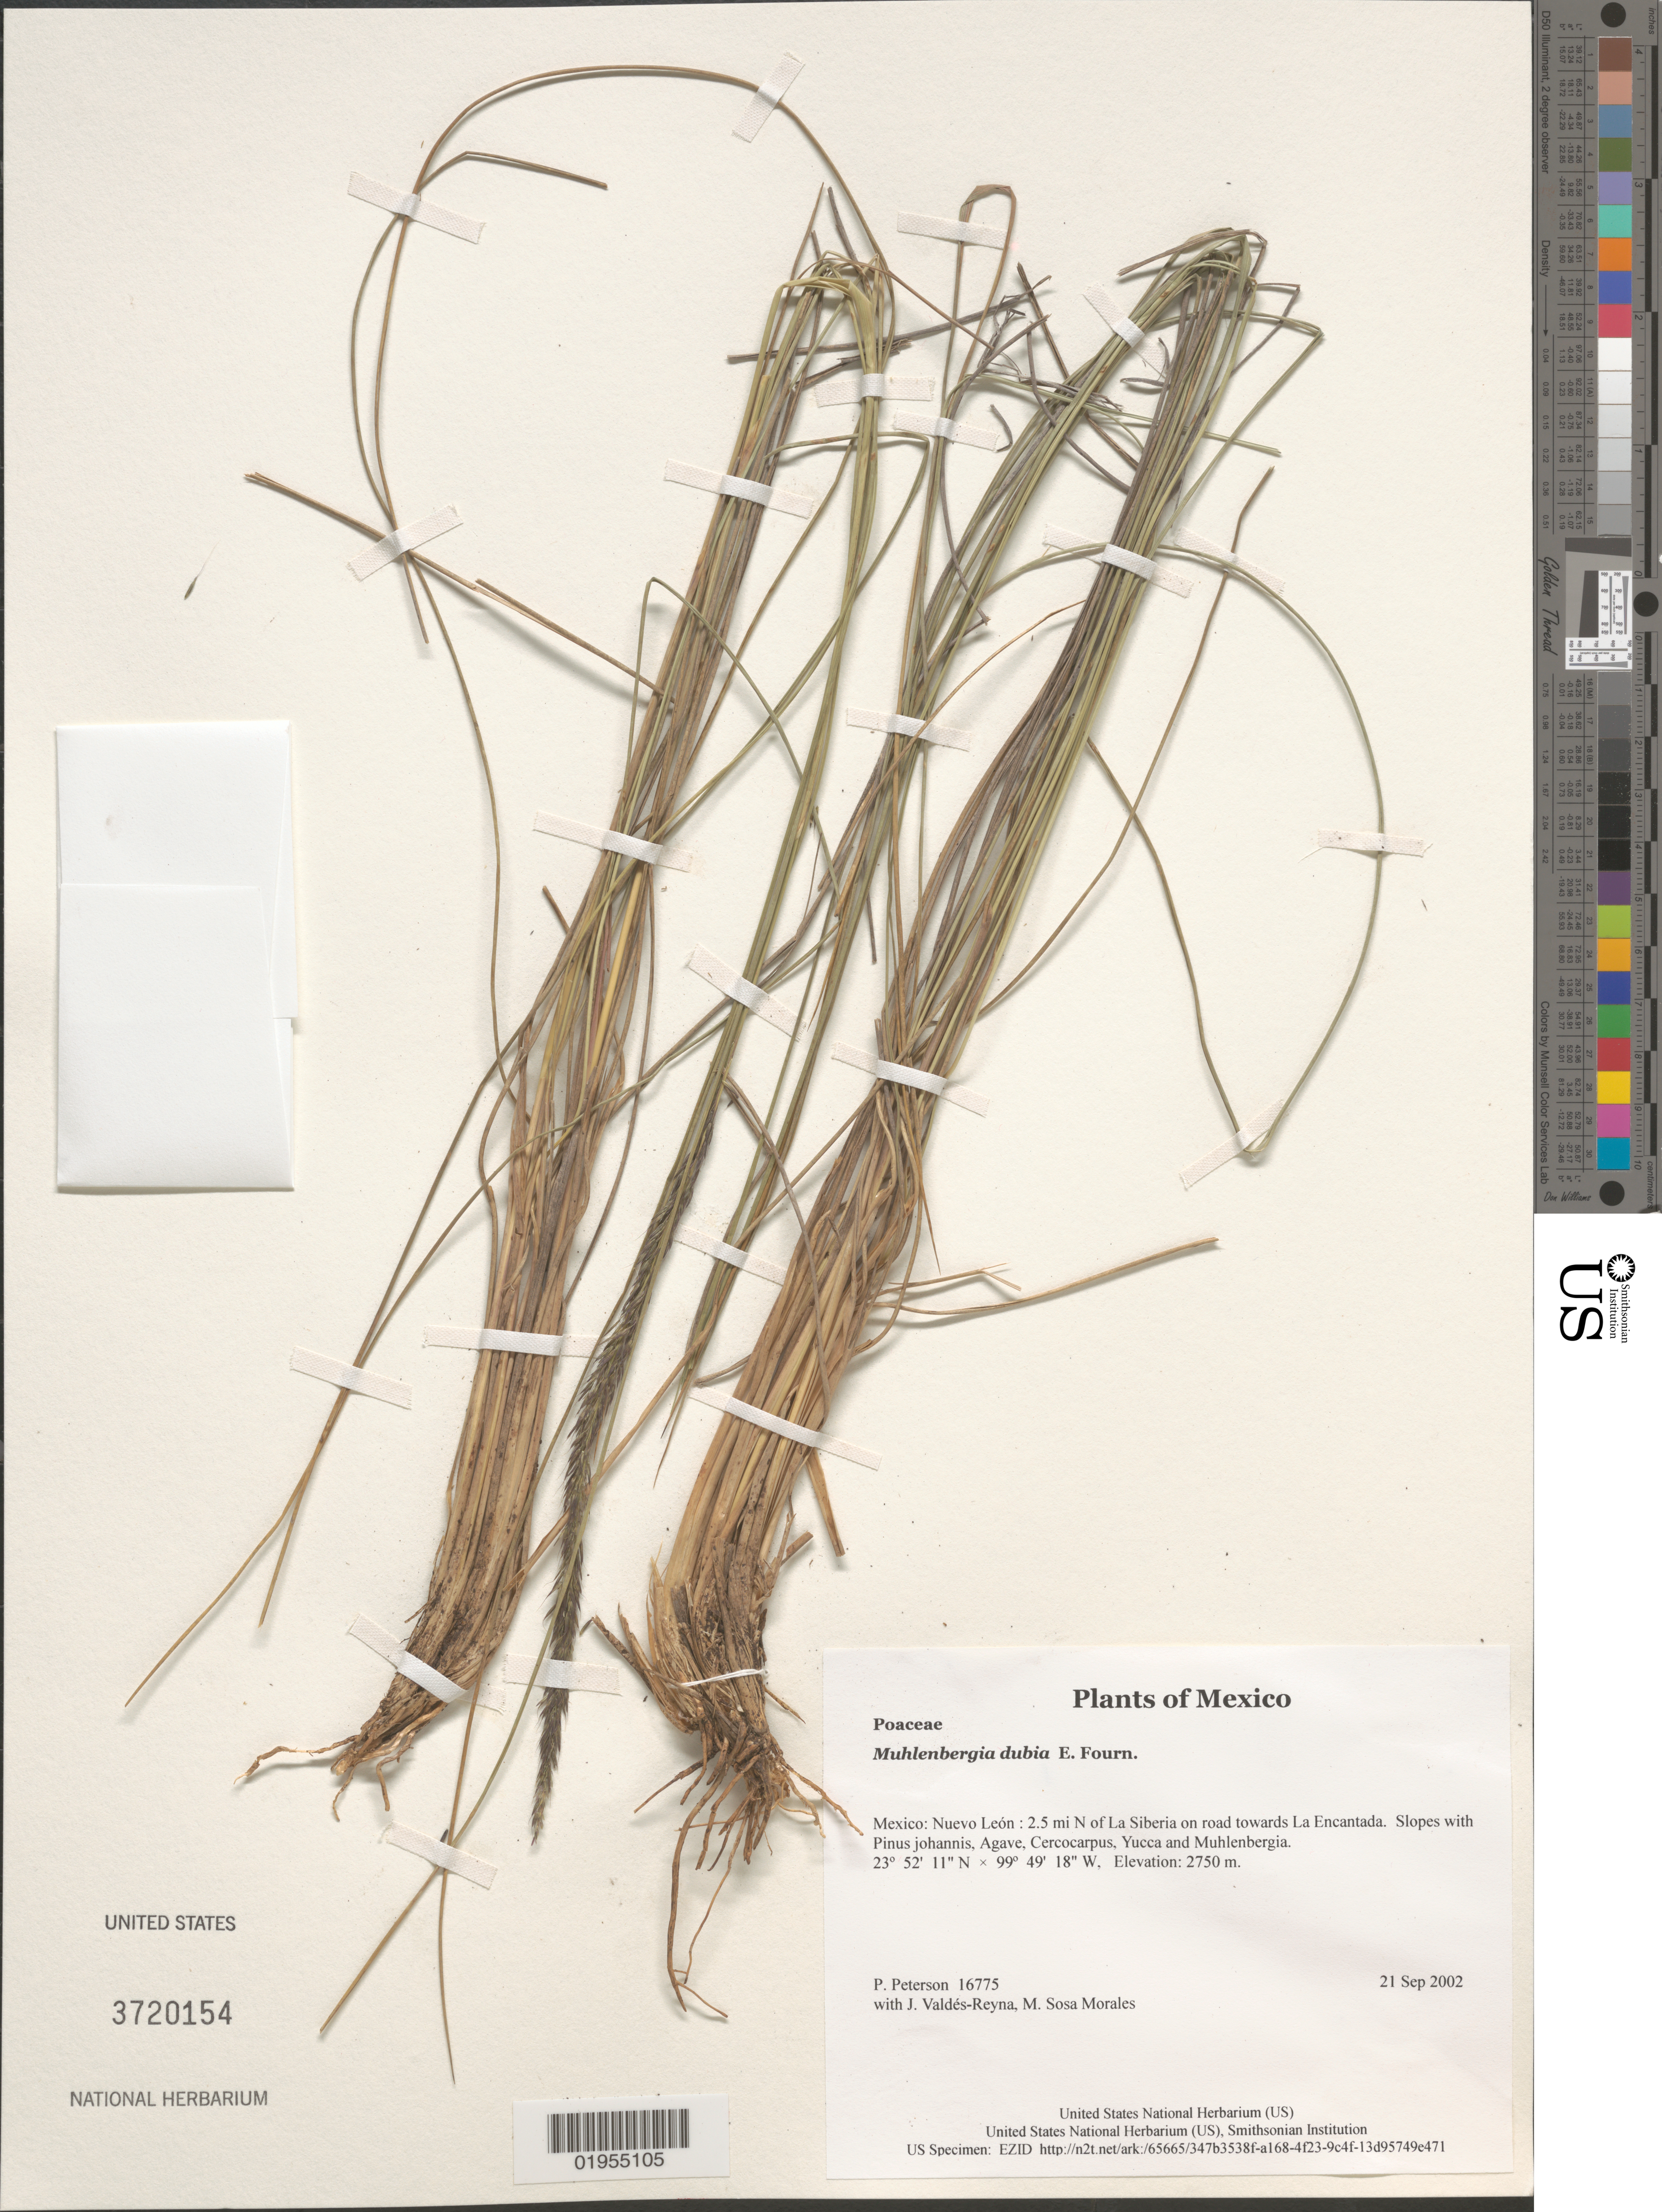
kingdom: Plantae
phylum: Tracheophyta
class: Liliopsida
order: Poales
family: Poaceae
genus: Muhlenbergia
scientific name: Muhlenbergia dubia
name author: E. Fourn.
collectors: P. M. Peterson, J. Valdés-Reyna & M. Sosa Morales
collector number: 16775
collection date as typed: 21 Sep 2002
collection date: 2002-09-21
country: Mexico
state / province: Nuevo León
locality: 2.5 mi N of La Siberia on road towards La Encantada. Slopes with Pinus johannis, Agave, Cercocarpus, Yucca and Muhlenbergia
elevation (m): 2750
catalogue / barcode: US 3720154